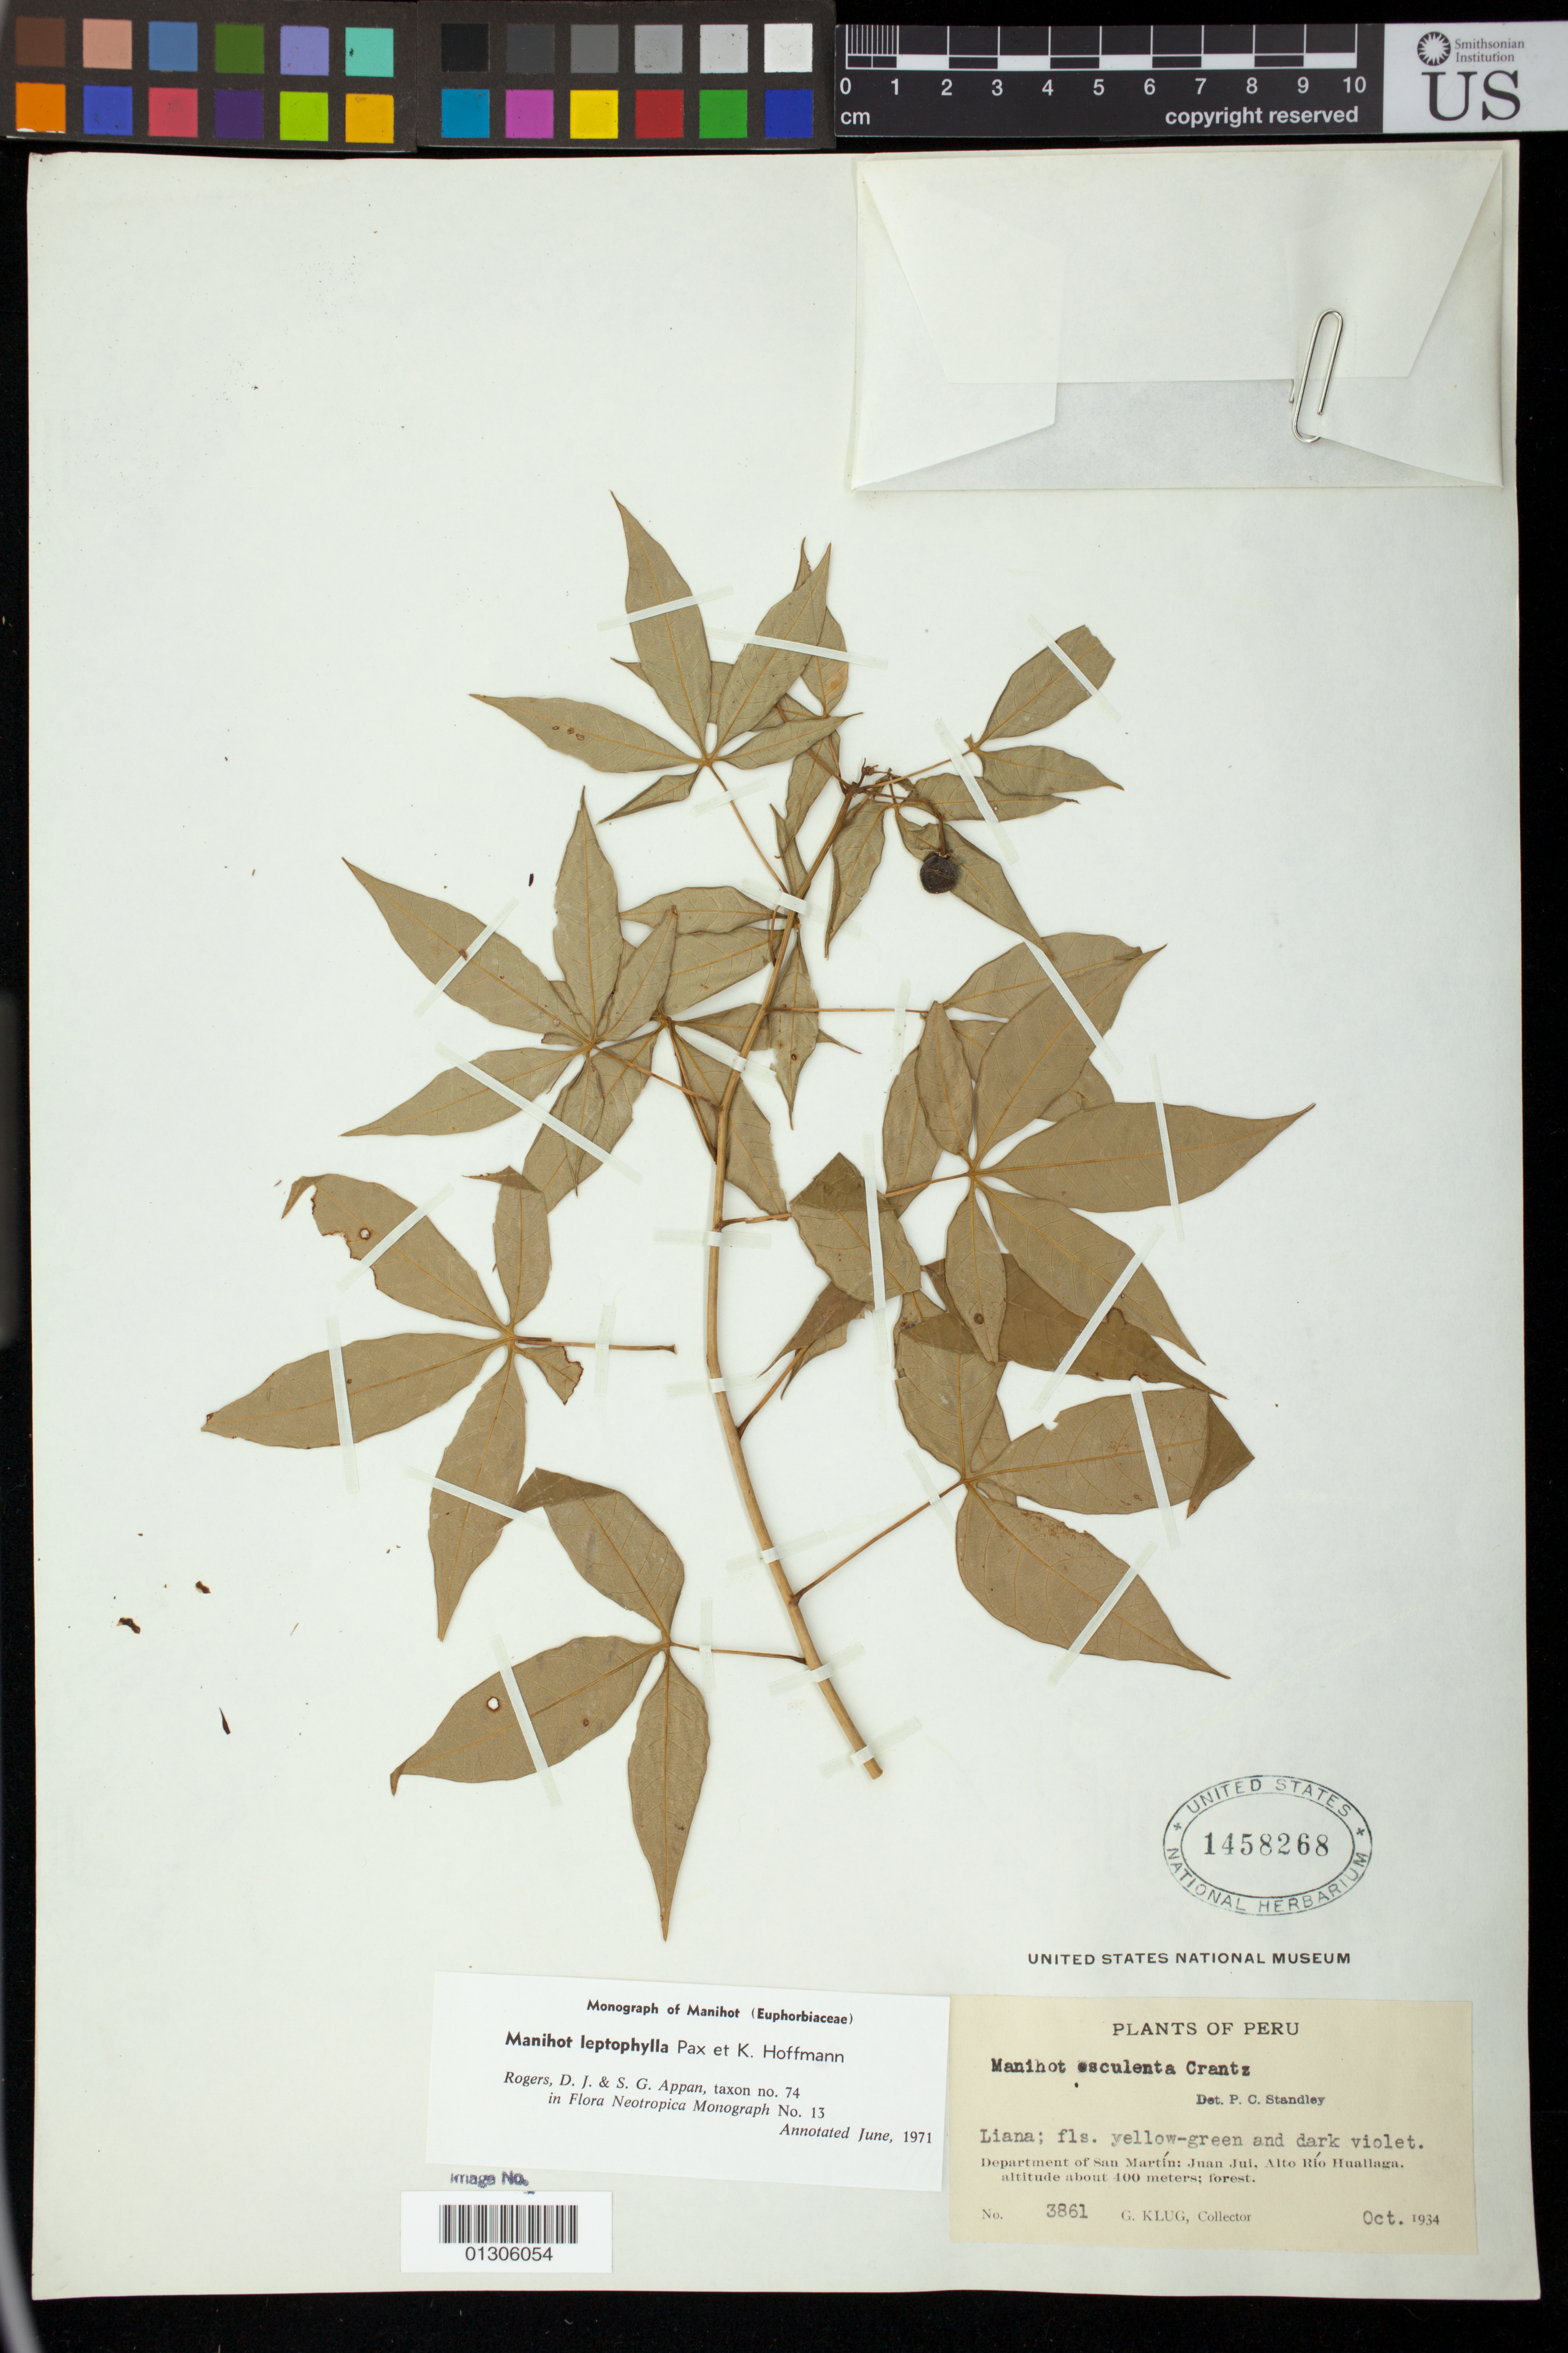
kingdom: Plantae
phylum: Tracheophyta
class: Magnoliopsida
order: Malpighiales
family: Euphorbiaceae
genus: Manihot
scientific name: Manihot leptophylla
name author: Pax in Engl.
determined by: Rogers, D. J.; Appan, S. G.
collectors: G. Klug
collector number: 3861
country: Peru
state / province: San Martín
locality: Juan Jui, Alto Rio Huallaga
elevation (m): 400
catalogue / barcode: US 1458268